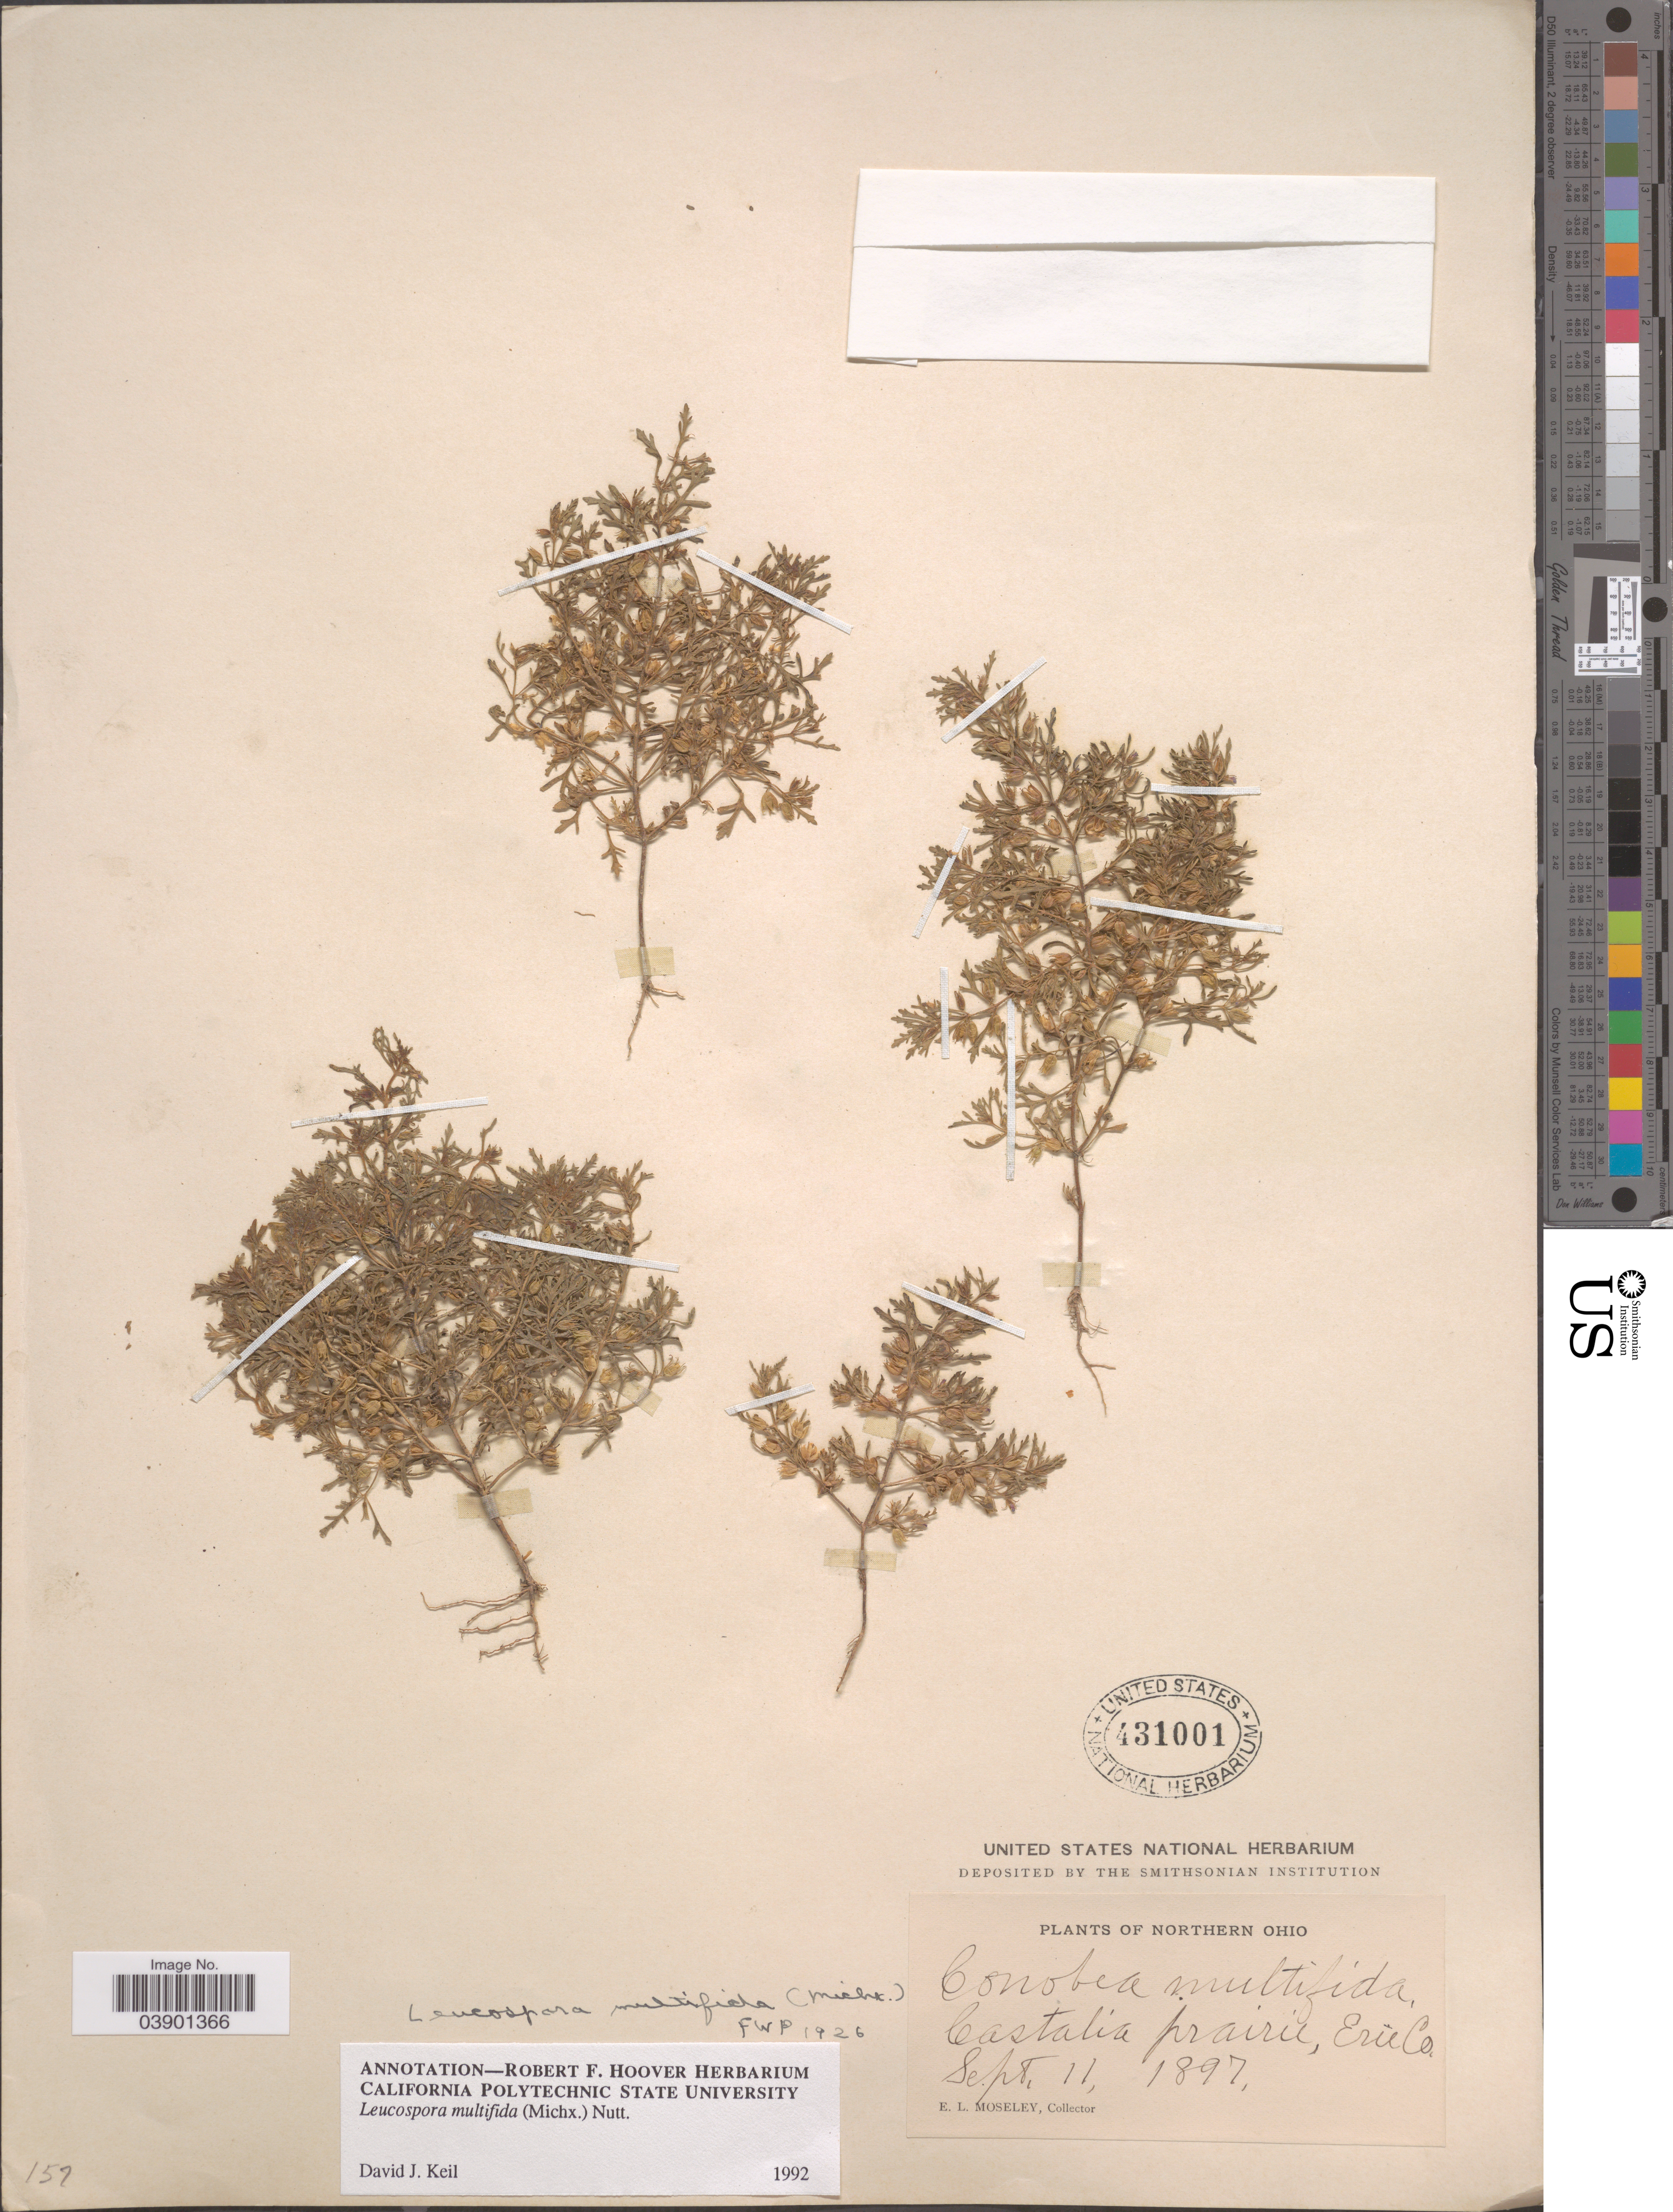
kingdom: Plantae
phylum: Tracheophyta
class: Magnoliopsida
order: Lamiales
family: Plantaginaceae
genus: Leucospora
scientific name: Leucospora multifida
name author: (Michx.) Nutt.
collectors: E. Moseley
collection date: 1897-09-11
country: United States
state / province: Ohio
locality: Northern Ohio. Castalia prairie, Erie Co.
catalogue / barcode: US 431001